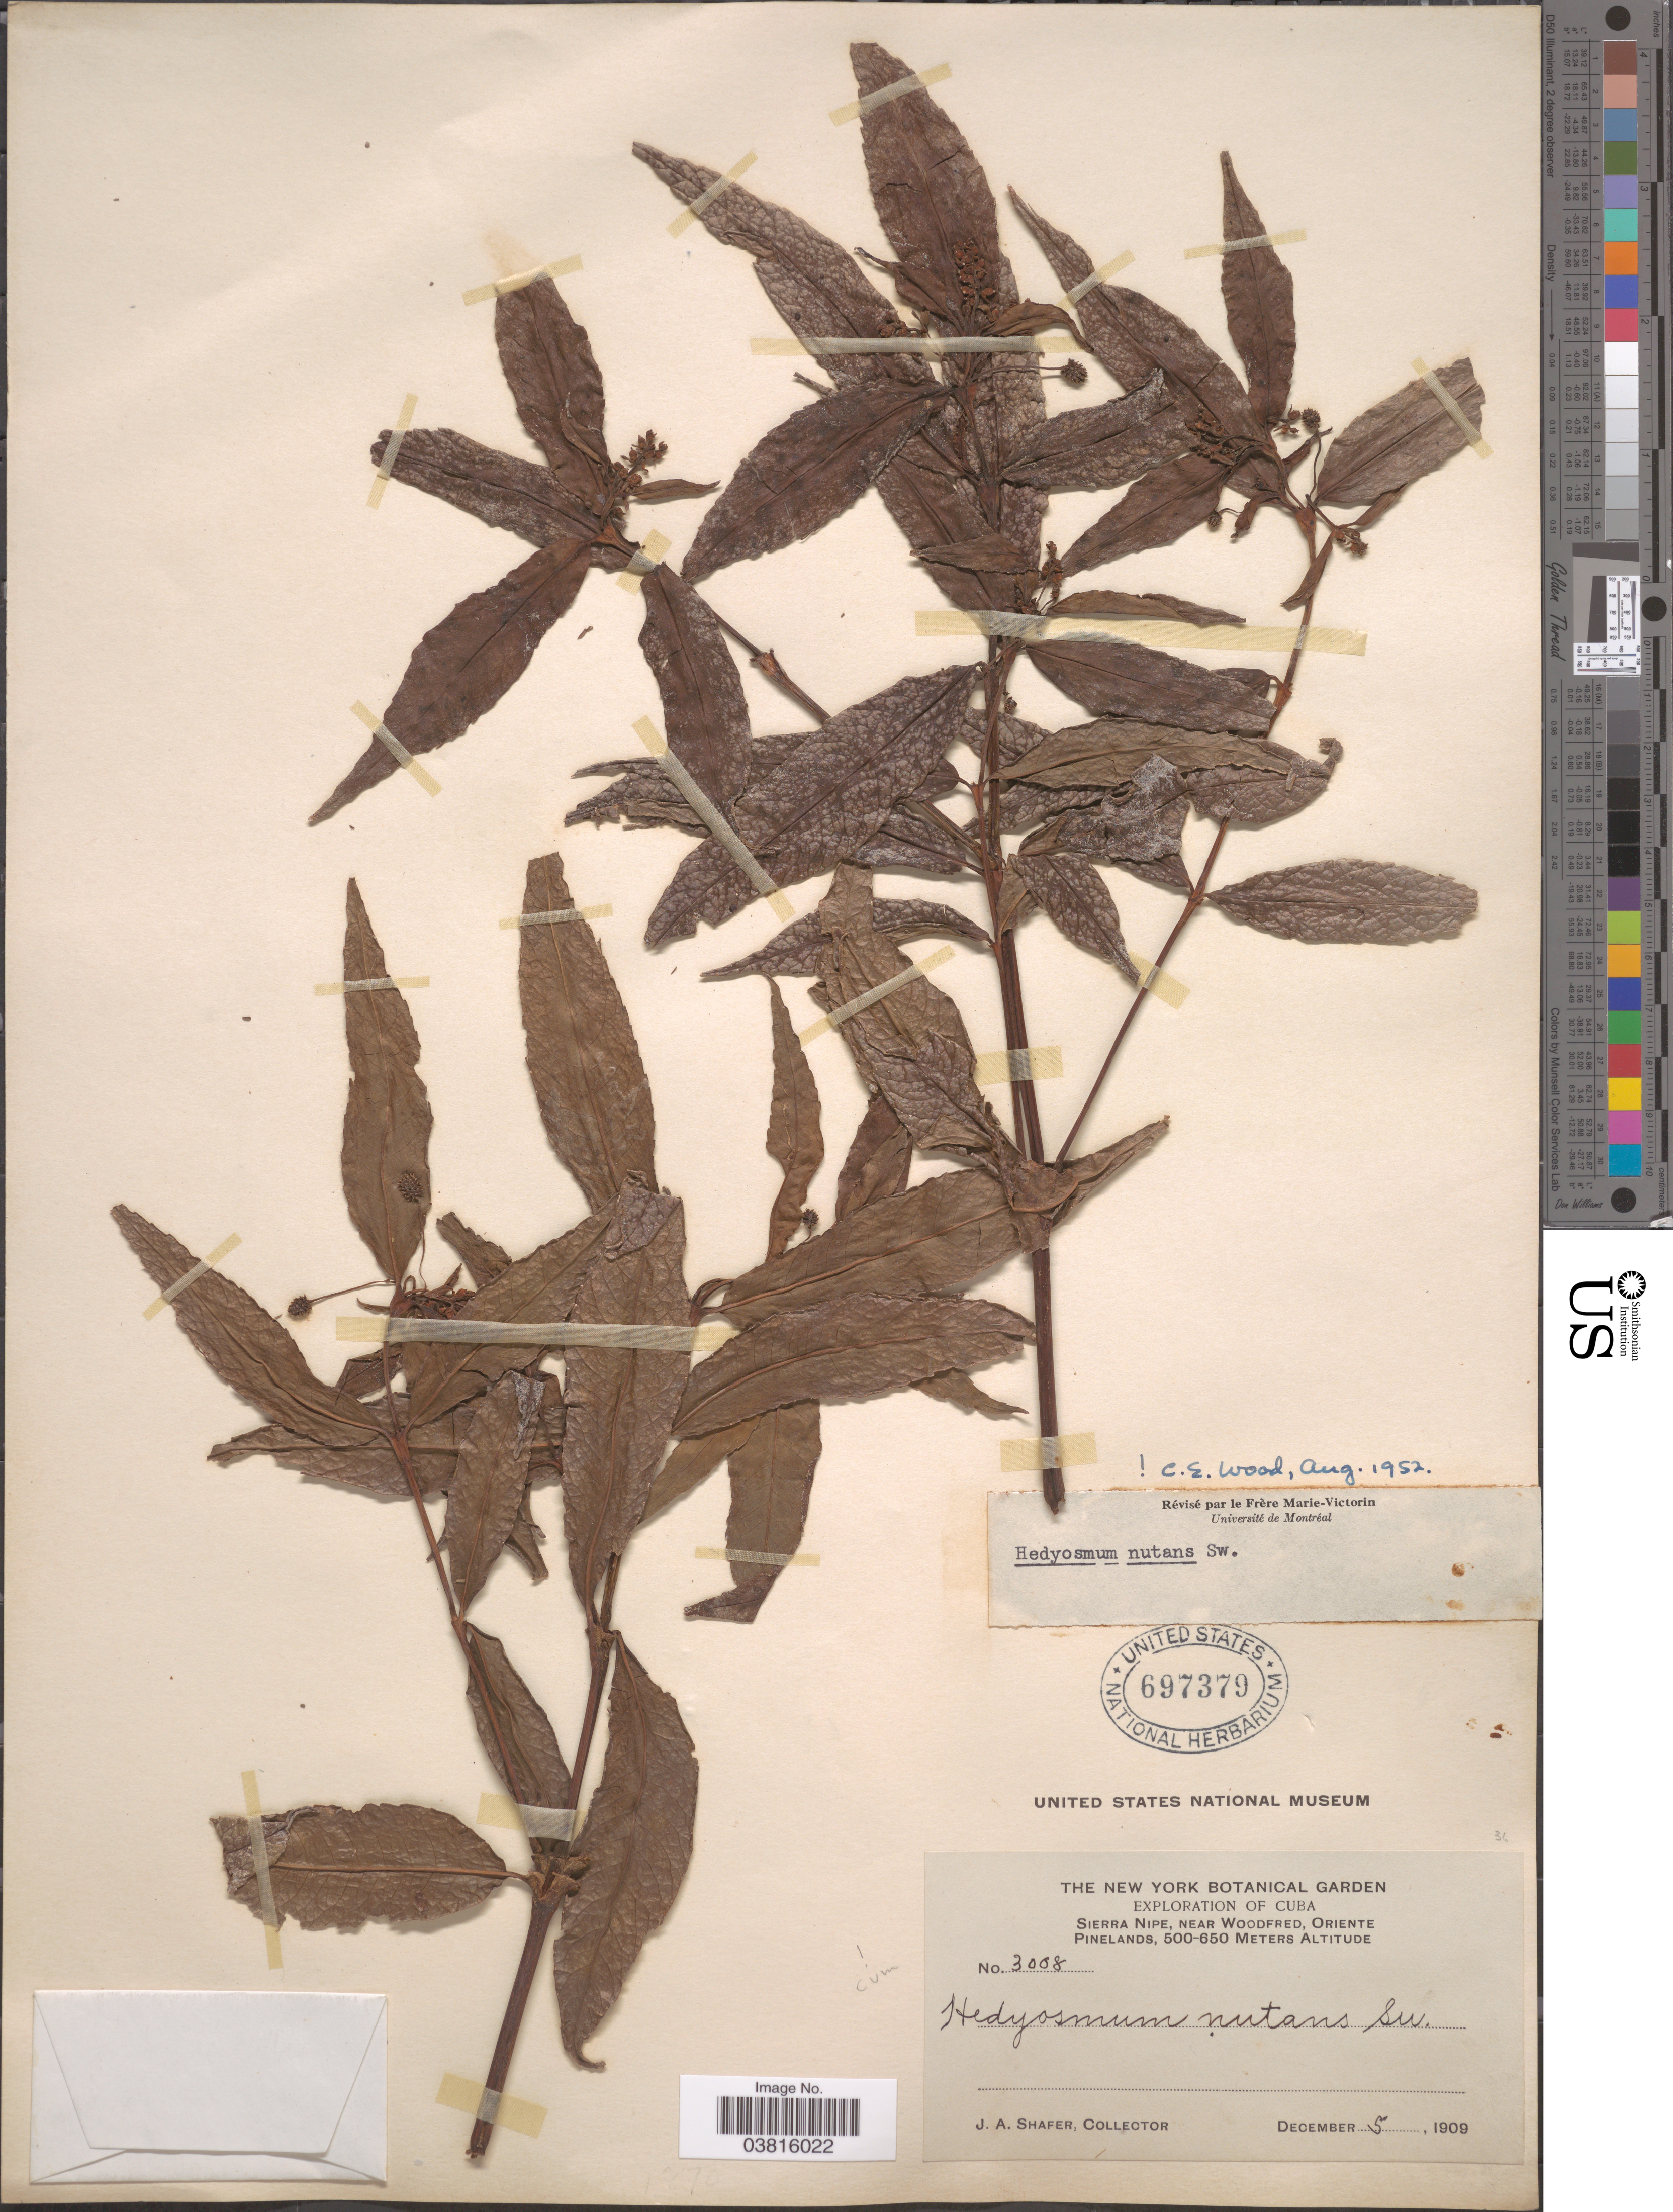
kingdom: Plantae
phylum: Tracheophyta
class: Magnoliopsida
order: Chloranthales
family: Chloranthaceae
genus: Hedyosmum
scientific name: Hedyosmum nutans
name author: Sw.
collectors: J. A. Shafer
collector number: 3008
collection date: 1909-12-05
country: Cuba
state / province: Oriente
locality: Sierra Nipe, near Woodford, Oriente Pinelands.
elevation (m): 500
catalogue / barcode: US 697379